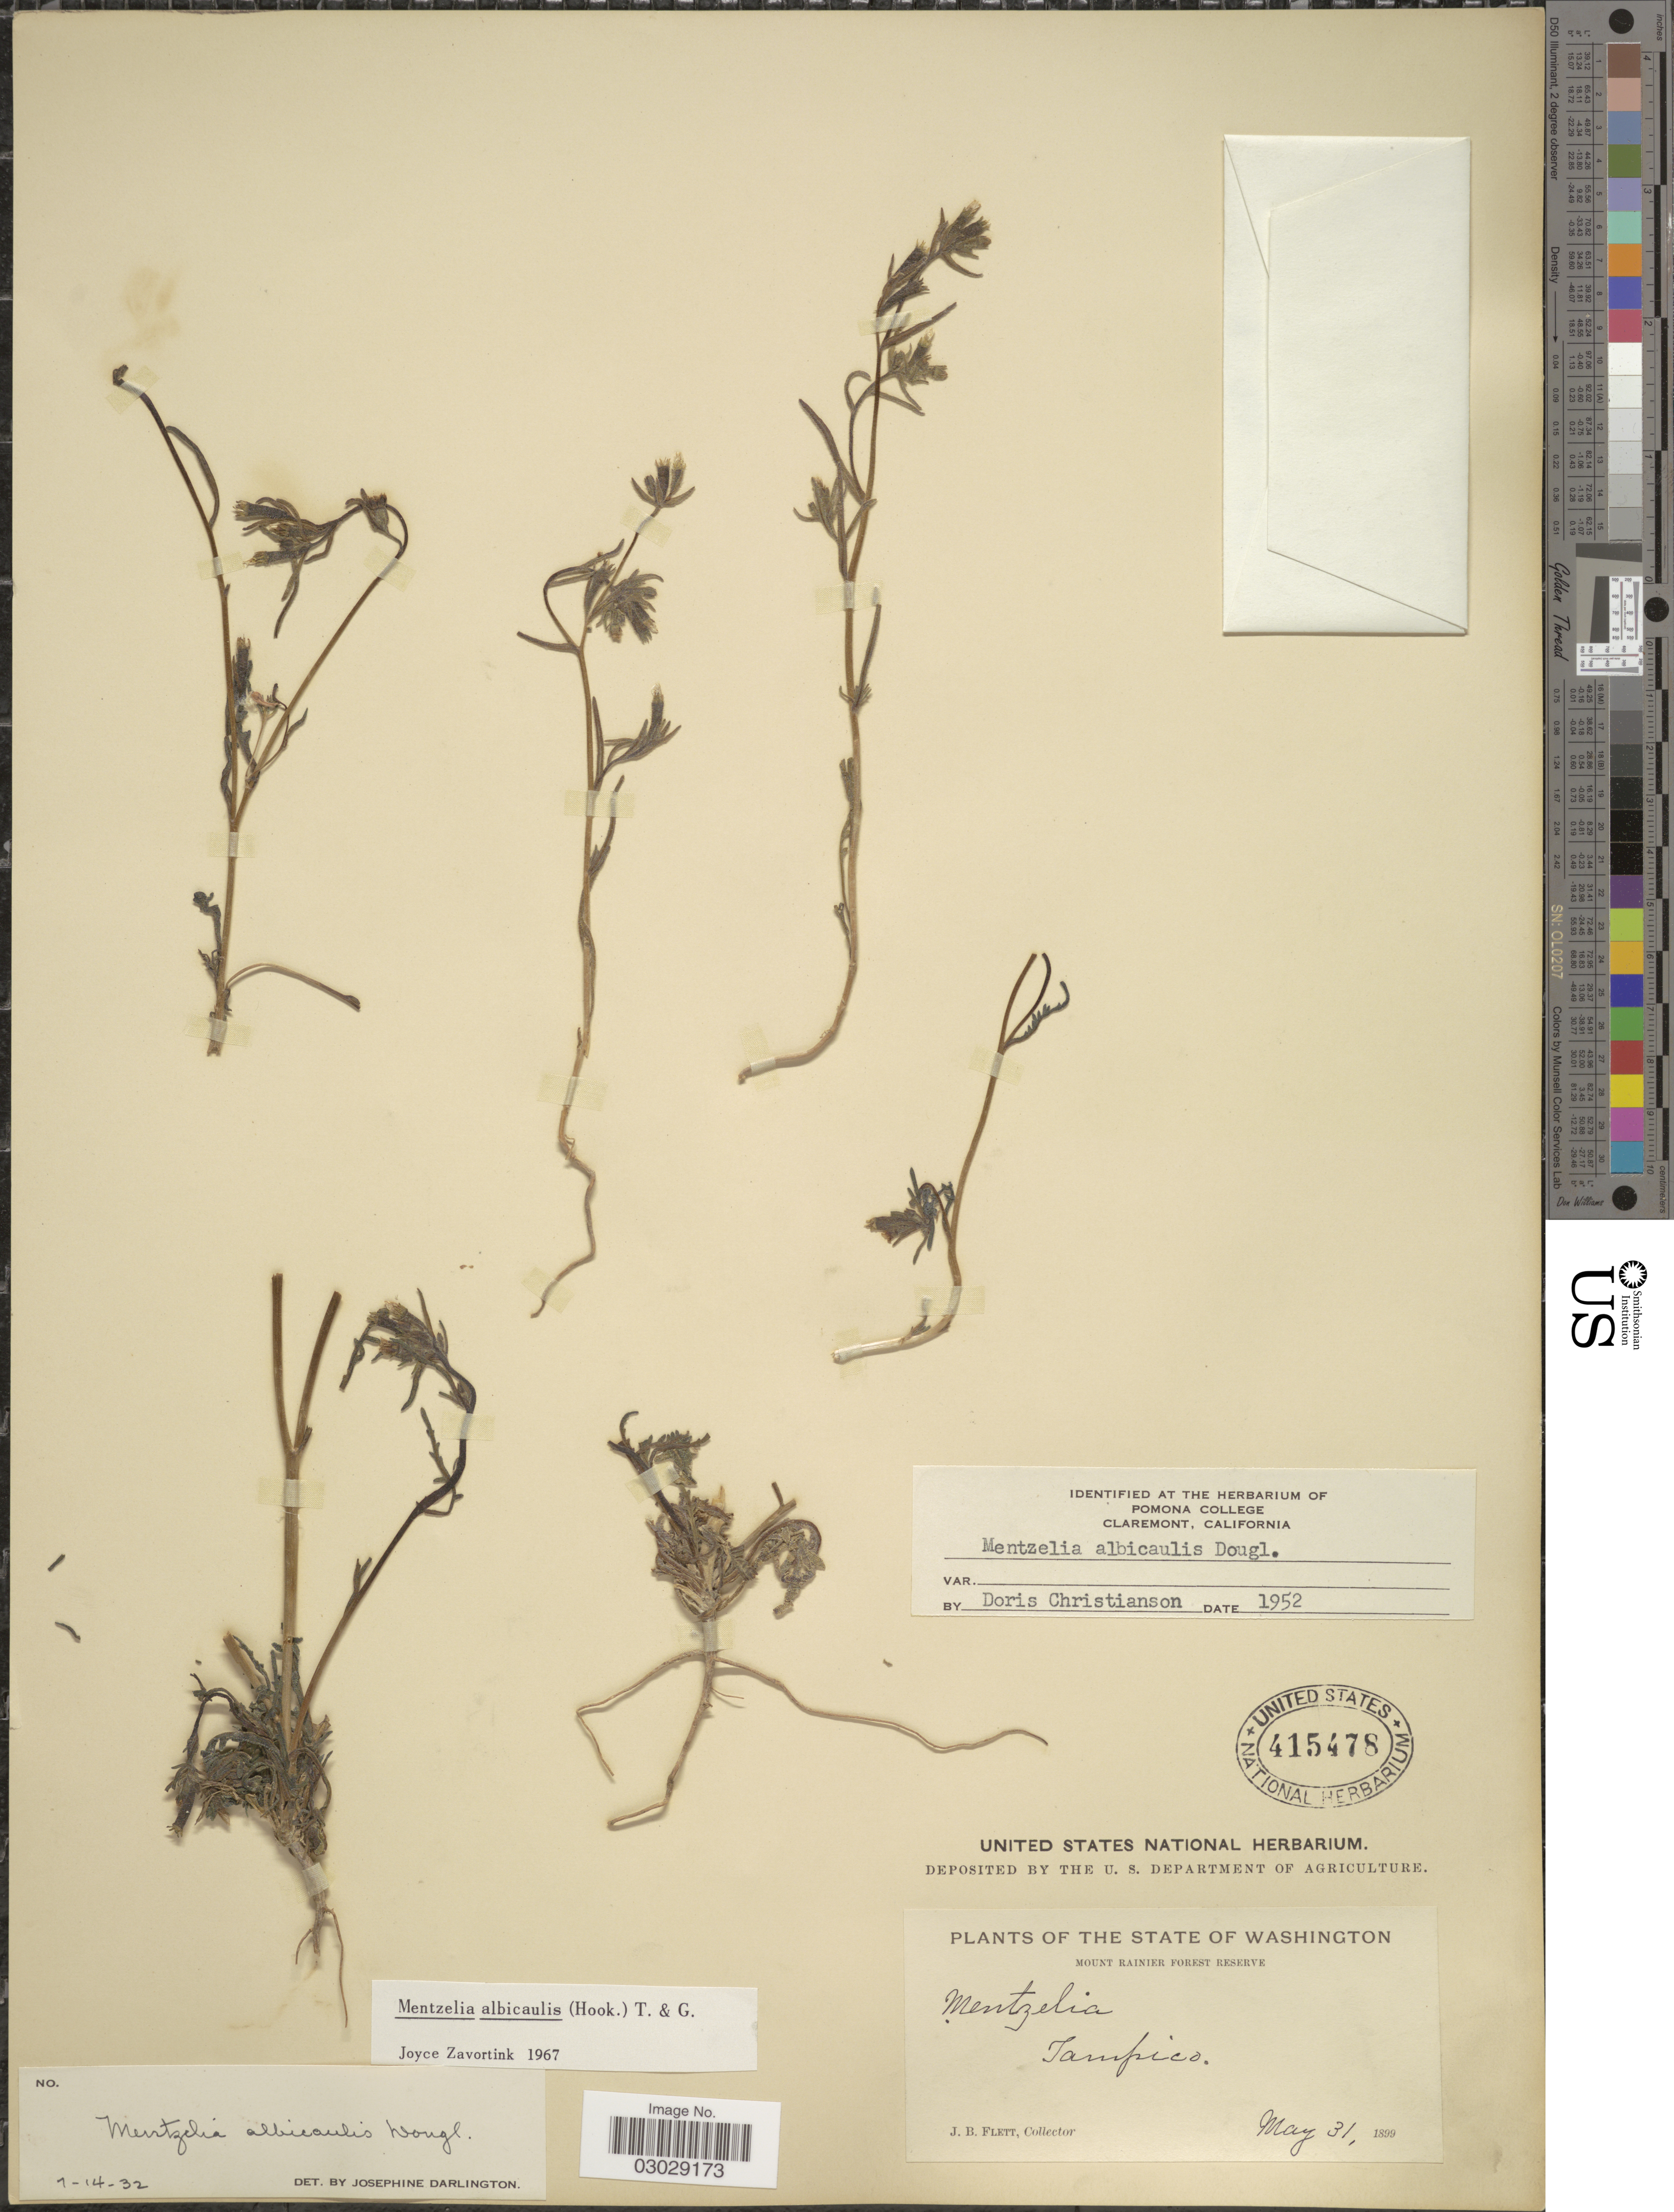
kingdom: Plantae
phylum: Tracheophyta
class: Magnoliopsida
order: Cornales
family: Loasaceae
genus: Mentzelia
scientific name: Mentzelia albicaulis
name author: (Douglas ex Hook.) Douglas ex Torr. & A. Gray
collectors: J. Flett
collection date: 1899-05-31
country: United States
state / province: Washington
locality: Mount Rainier Forest Reserve.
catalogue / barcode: US 415478